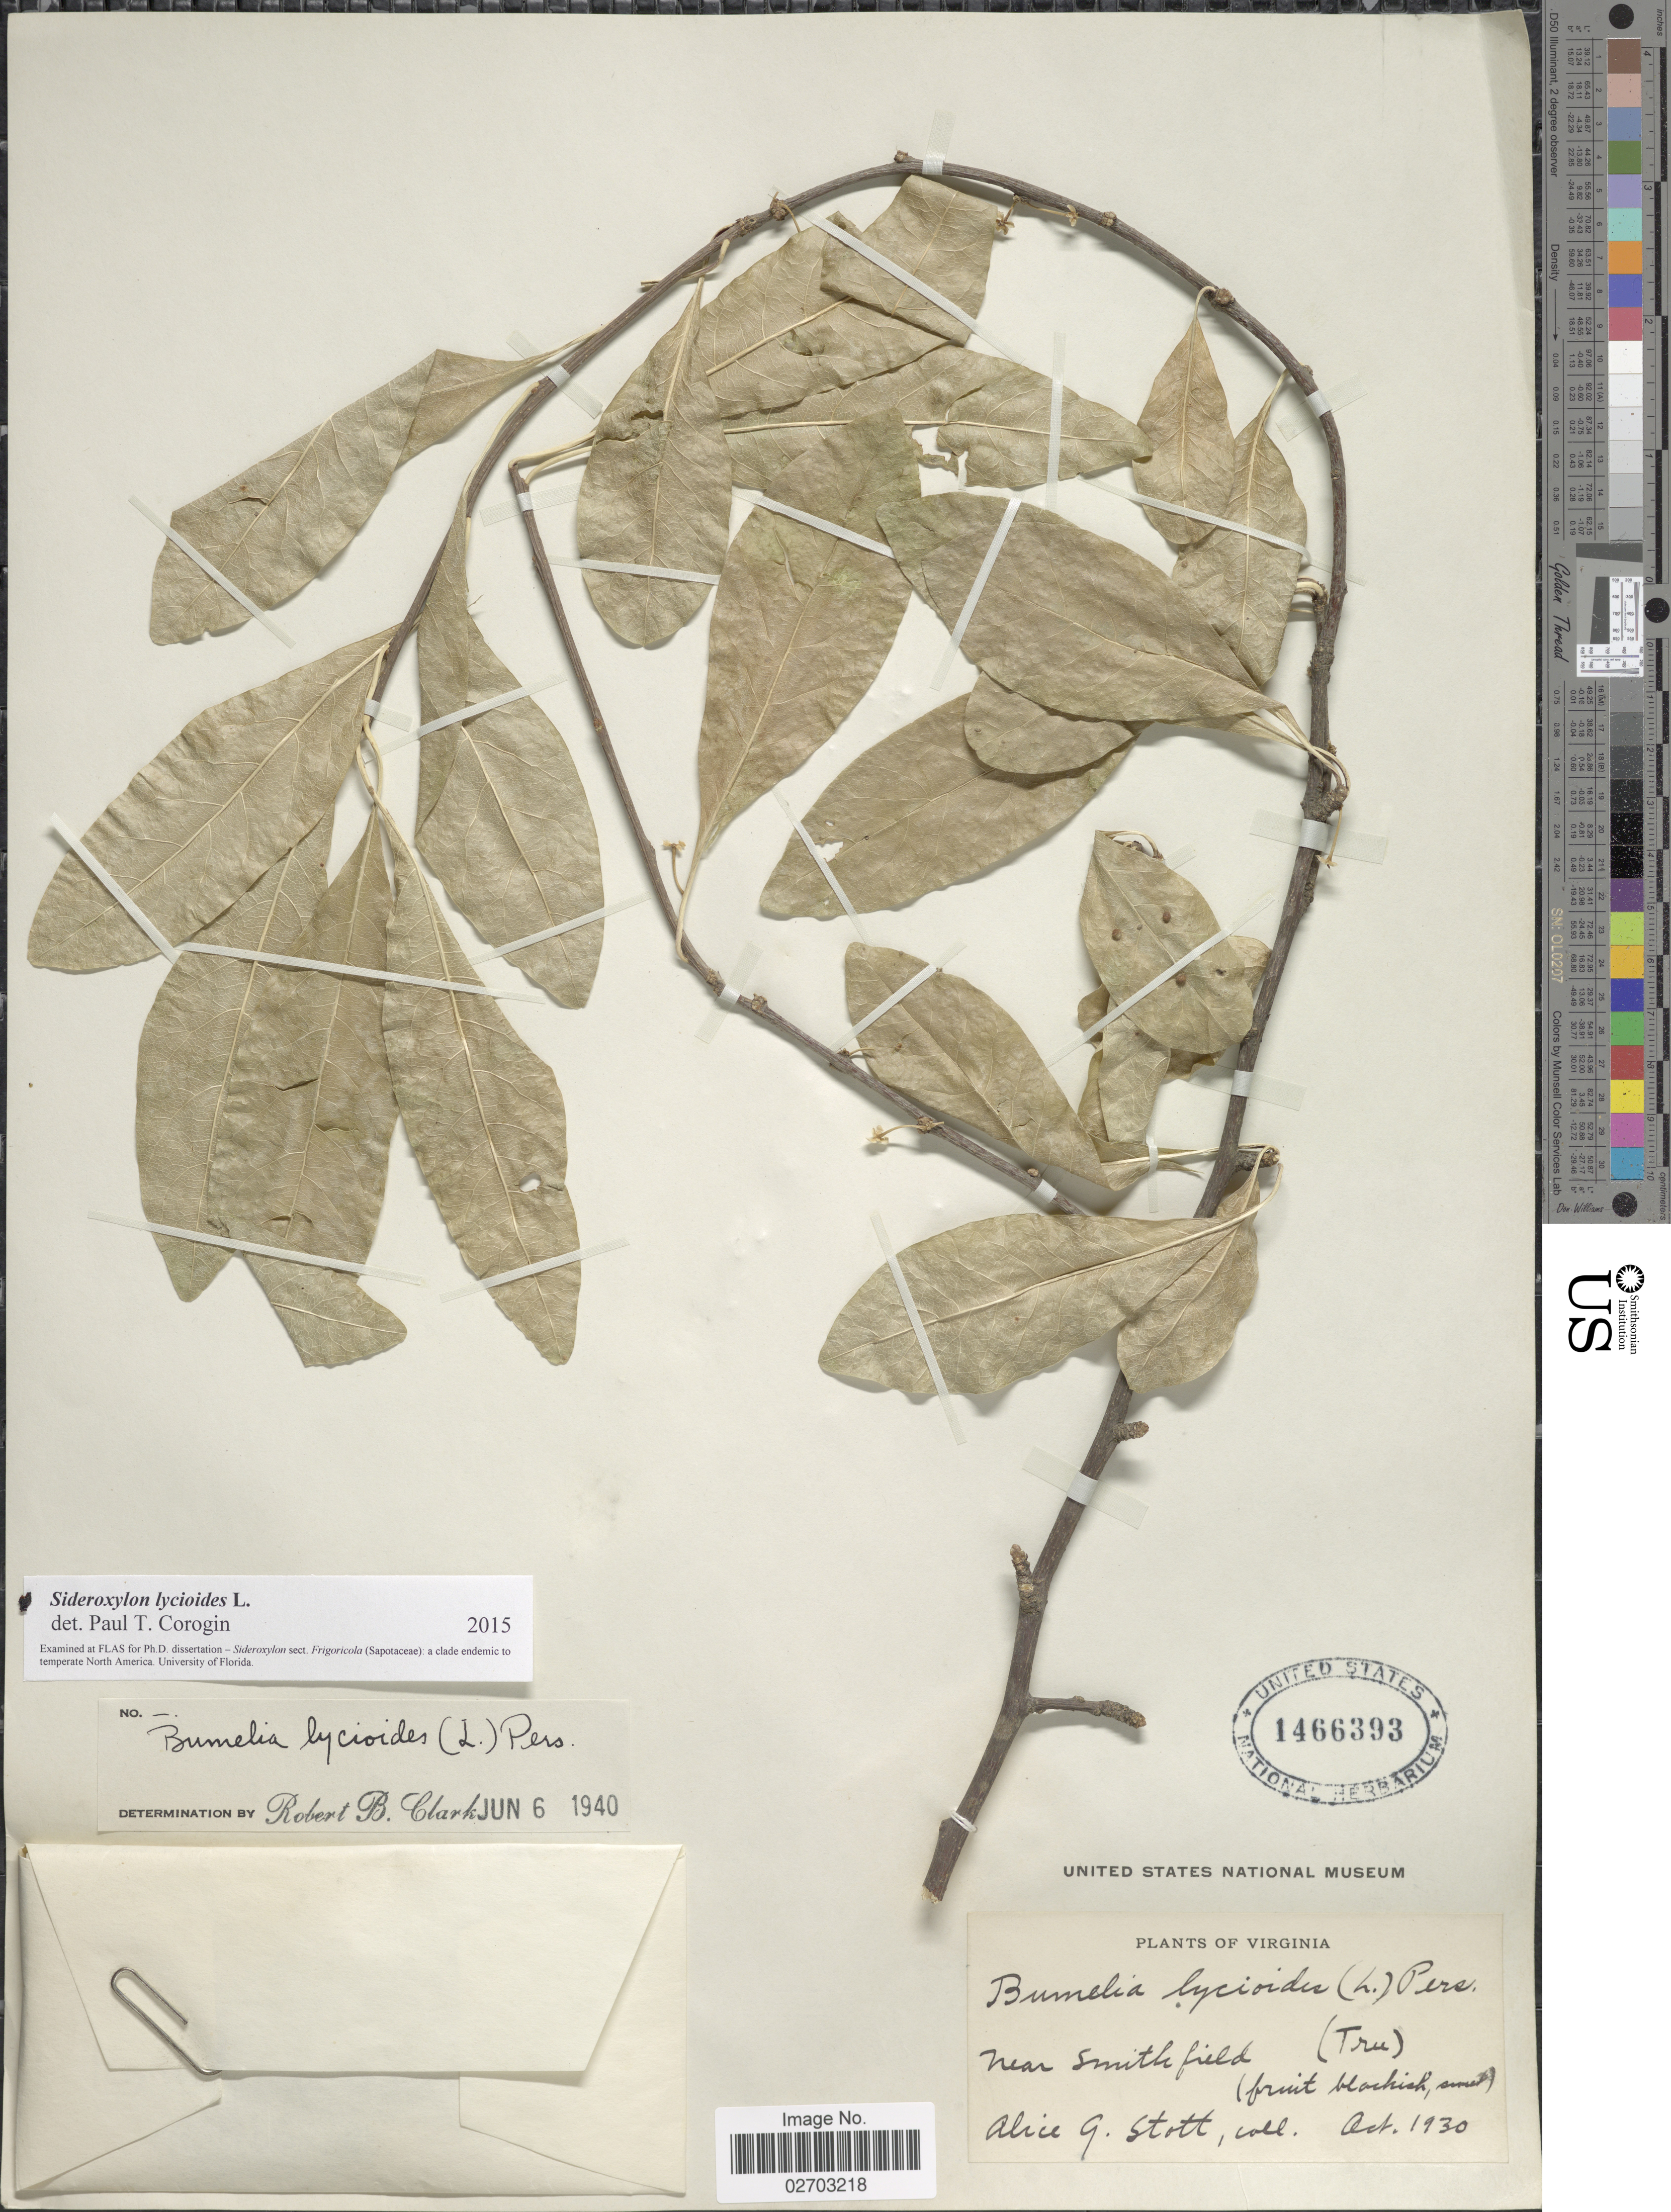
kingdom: Plantae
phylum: Tracheophyta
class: Magnoliopsida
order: Ericales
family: Sapotaceae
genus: Sideroxylon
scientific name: Sideroxylon lycioides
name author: L.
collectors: A. Stott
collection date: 1930-10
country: United States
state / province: Virginia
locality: Near Smith field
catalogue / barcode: US 1466393